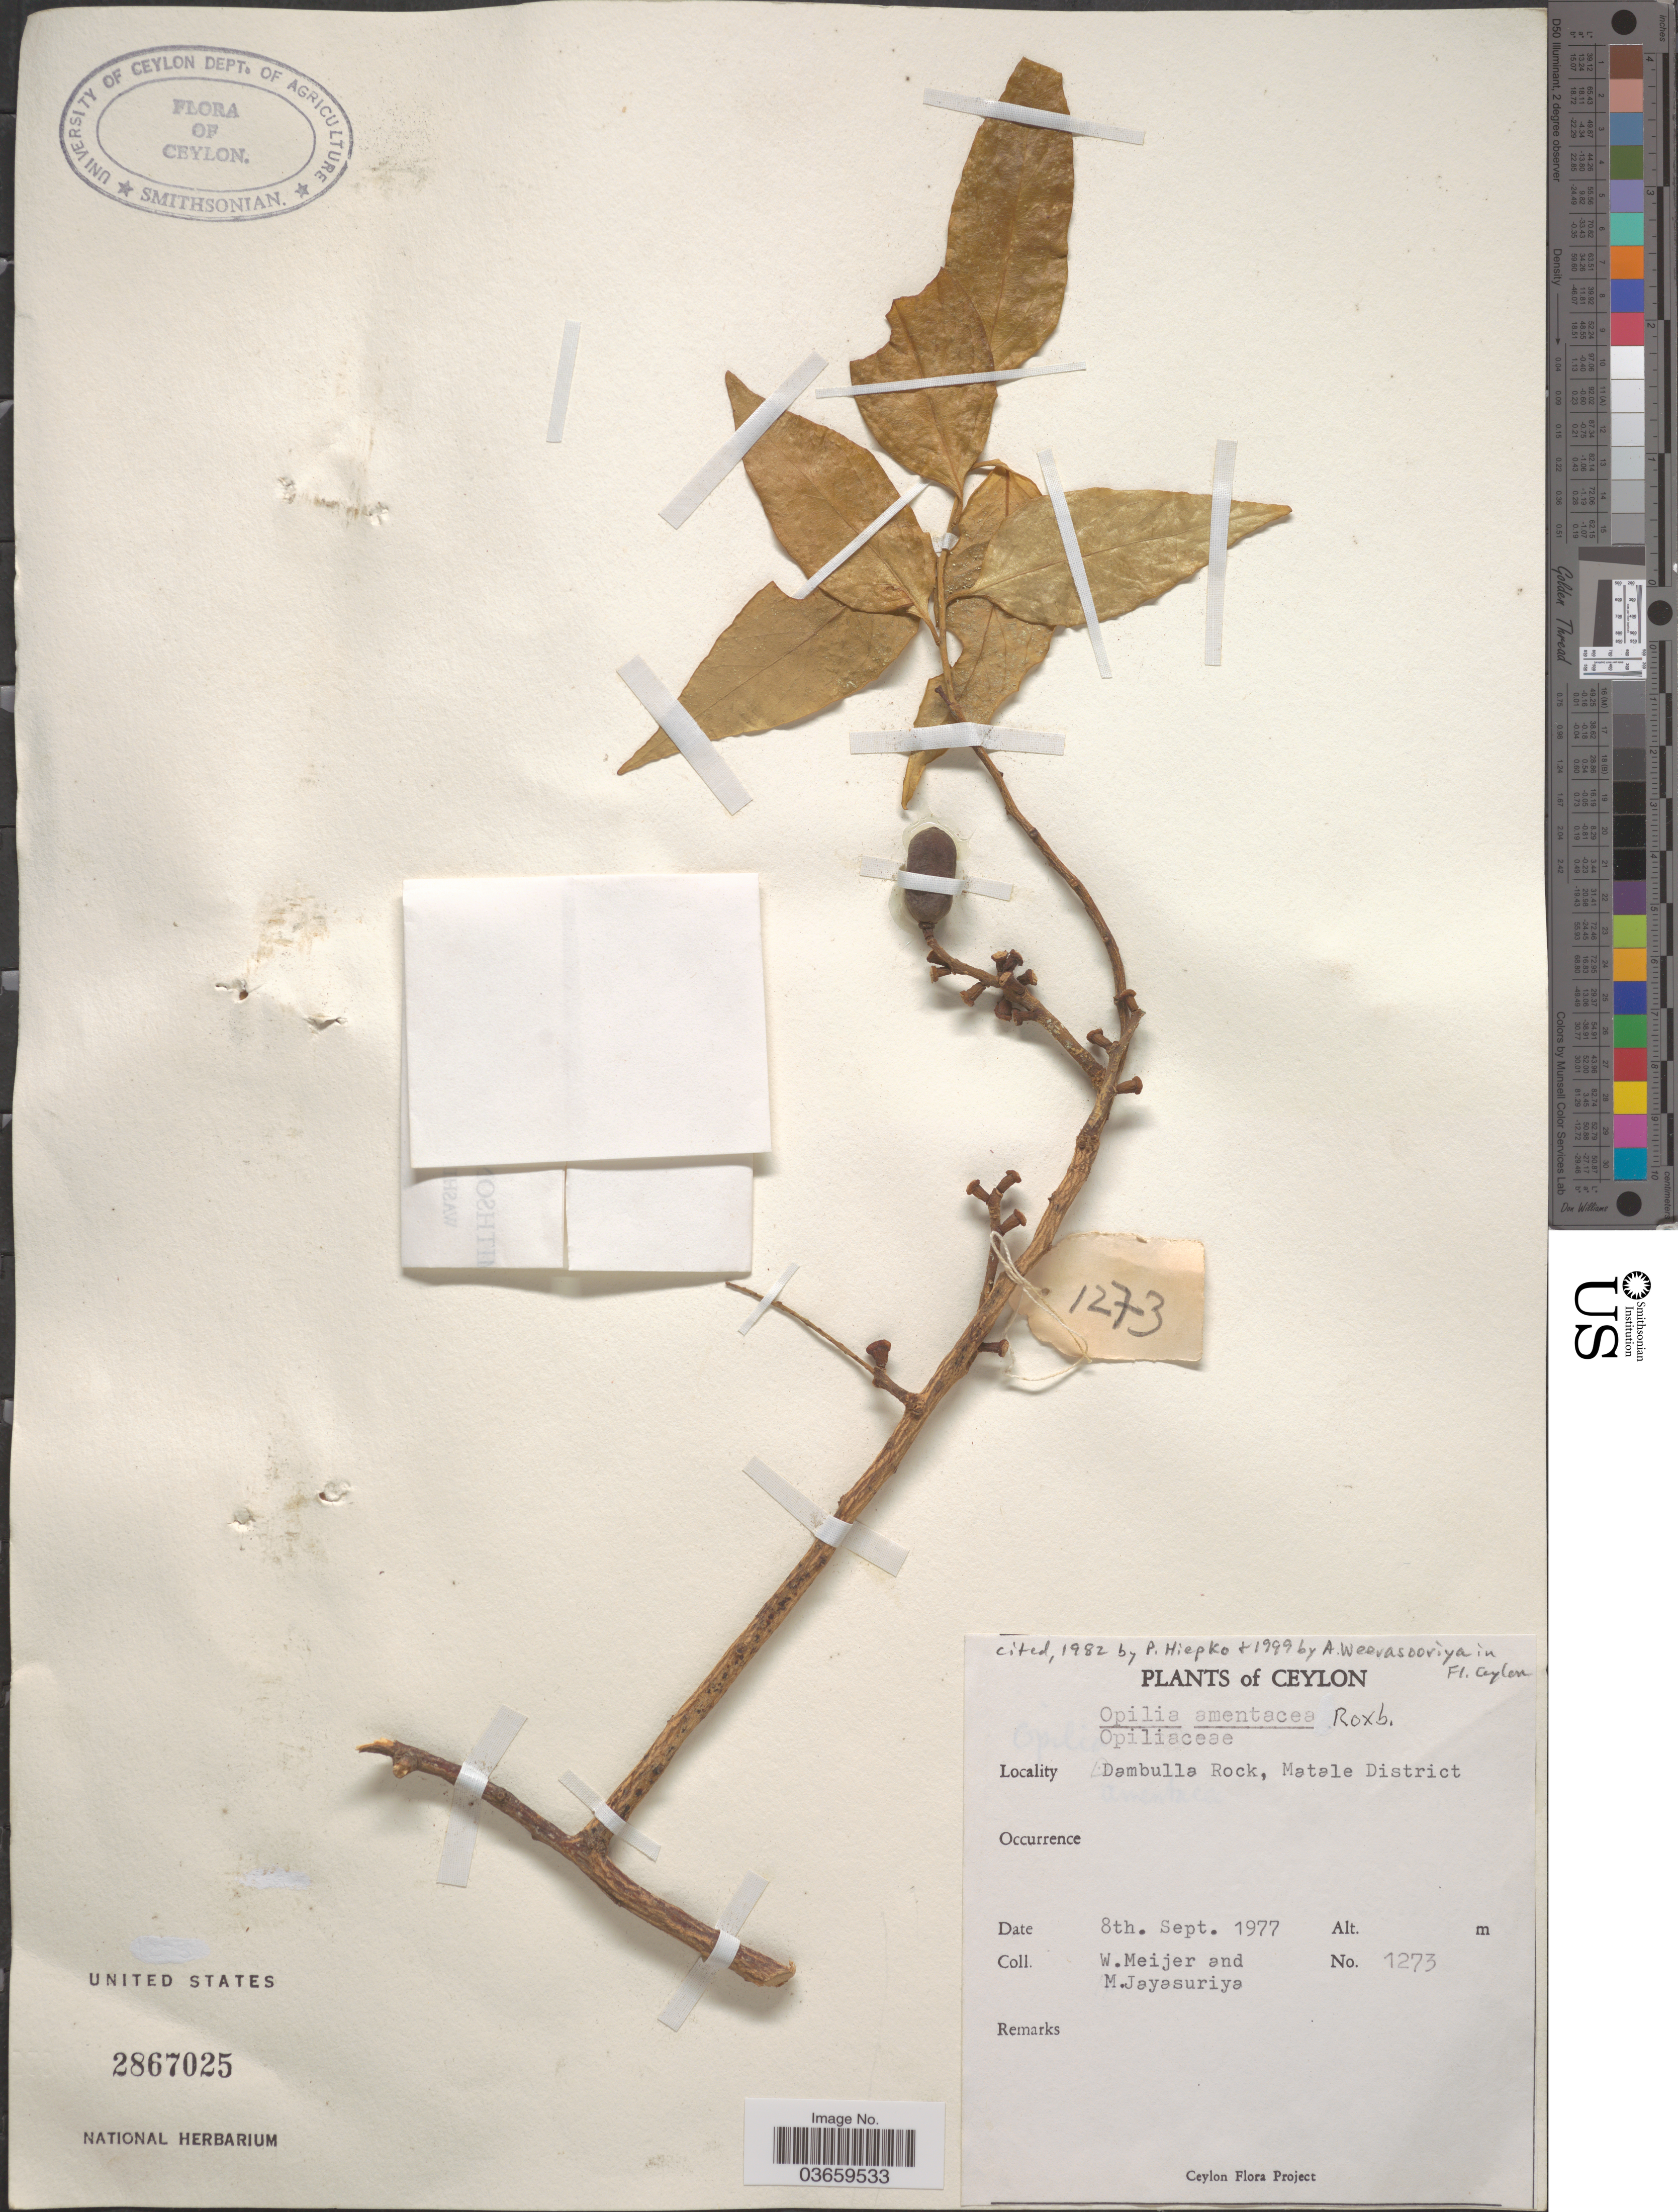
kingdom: Plantae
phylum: Tracheophyta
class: Magnoliopsida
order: Santalales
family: Opiliaceae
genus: Opilia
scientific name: Opilia amentacea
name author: Roxb.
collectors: W. Meijer & M. Jayasuriya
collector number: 1273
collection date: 1977-09-08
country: Sri Lanka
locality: Ceylon. Dambulla Rock, Matale District.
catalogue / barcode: US 2867025